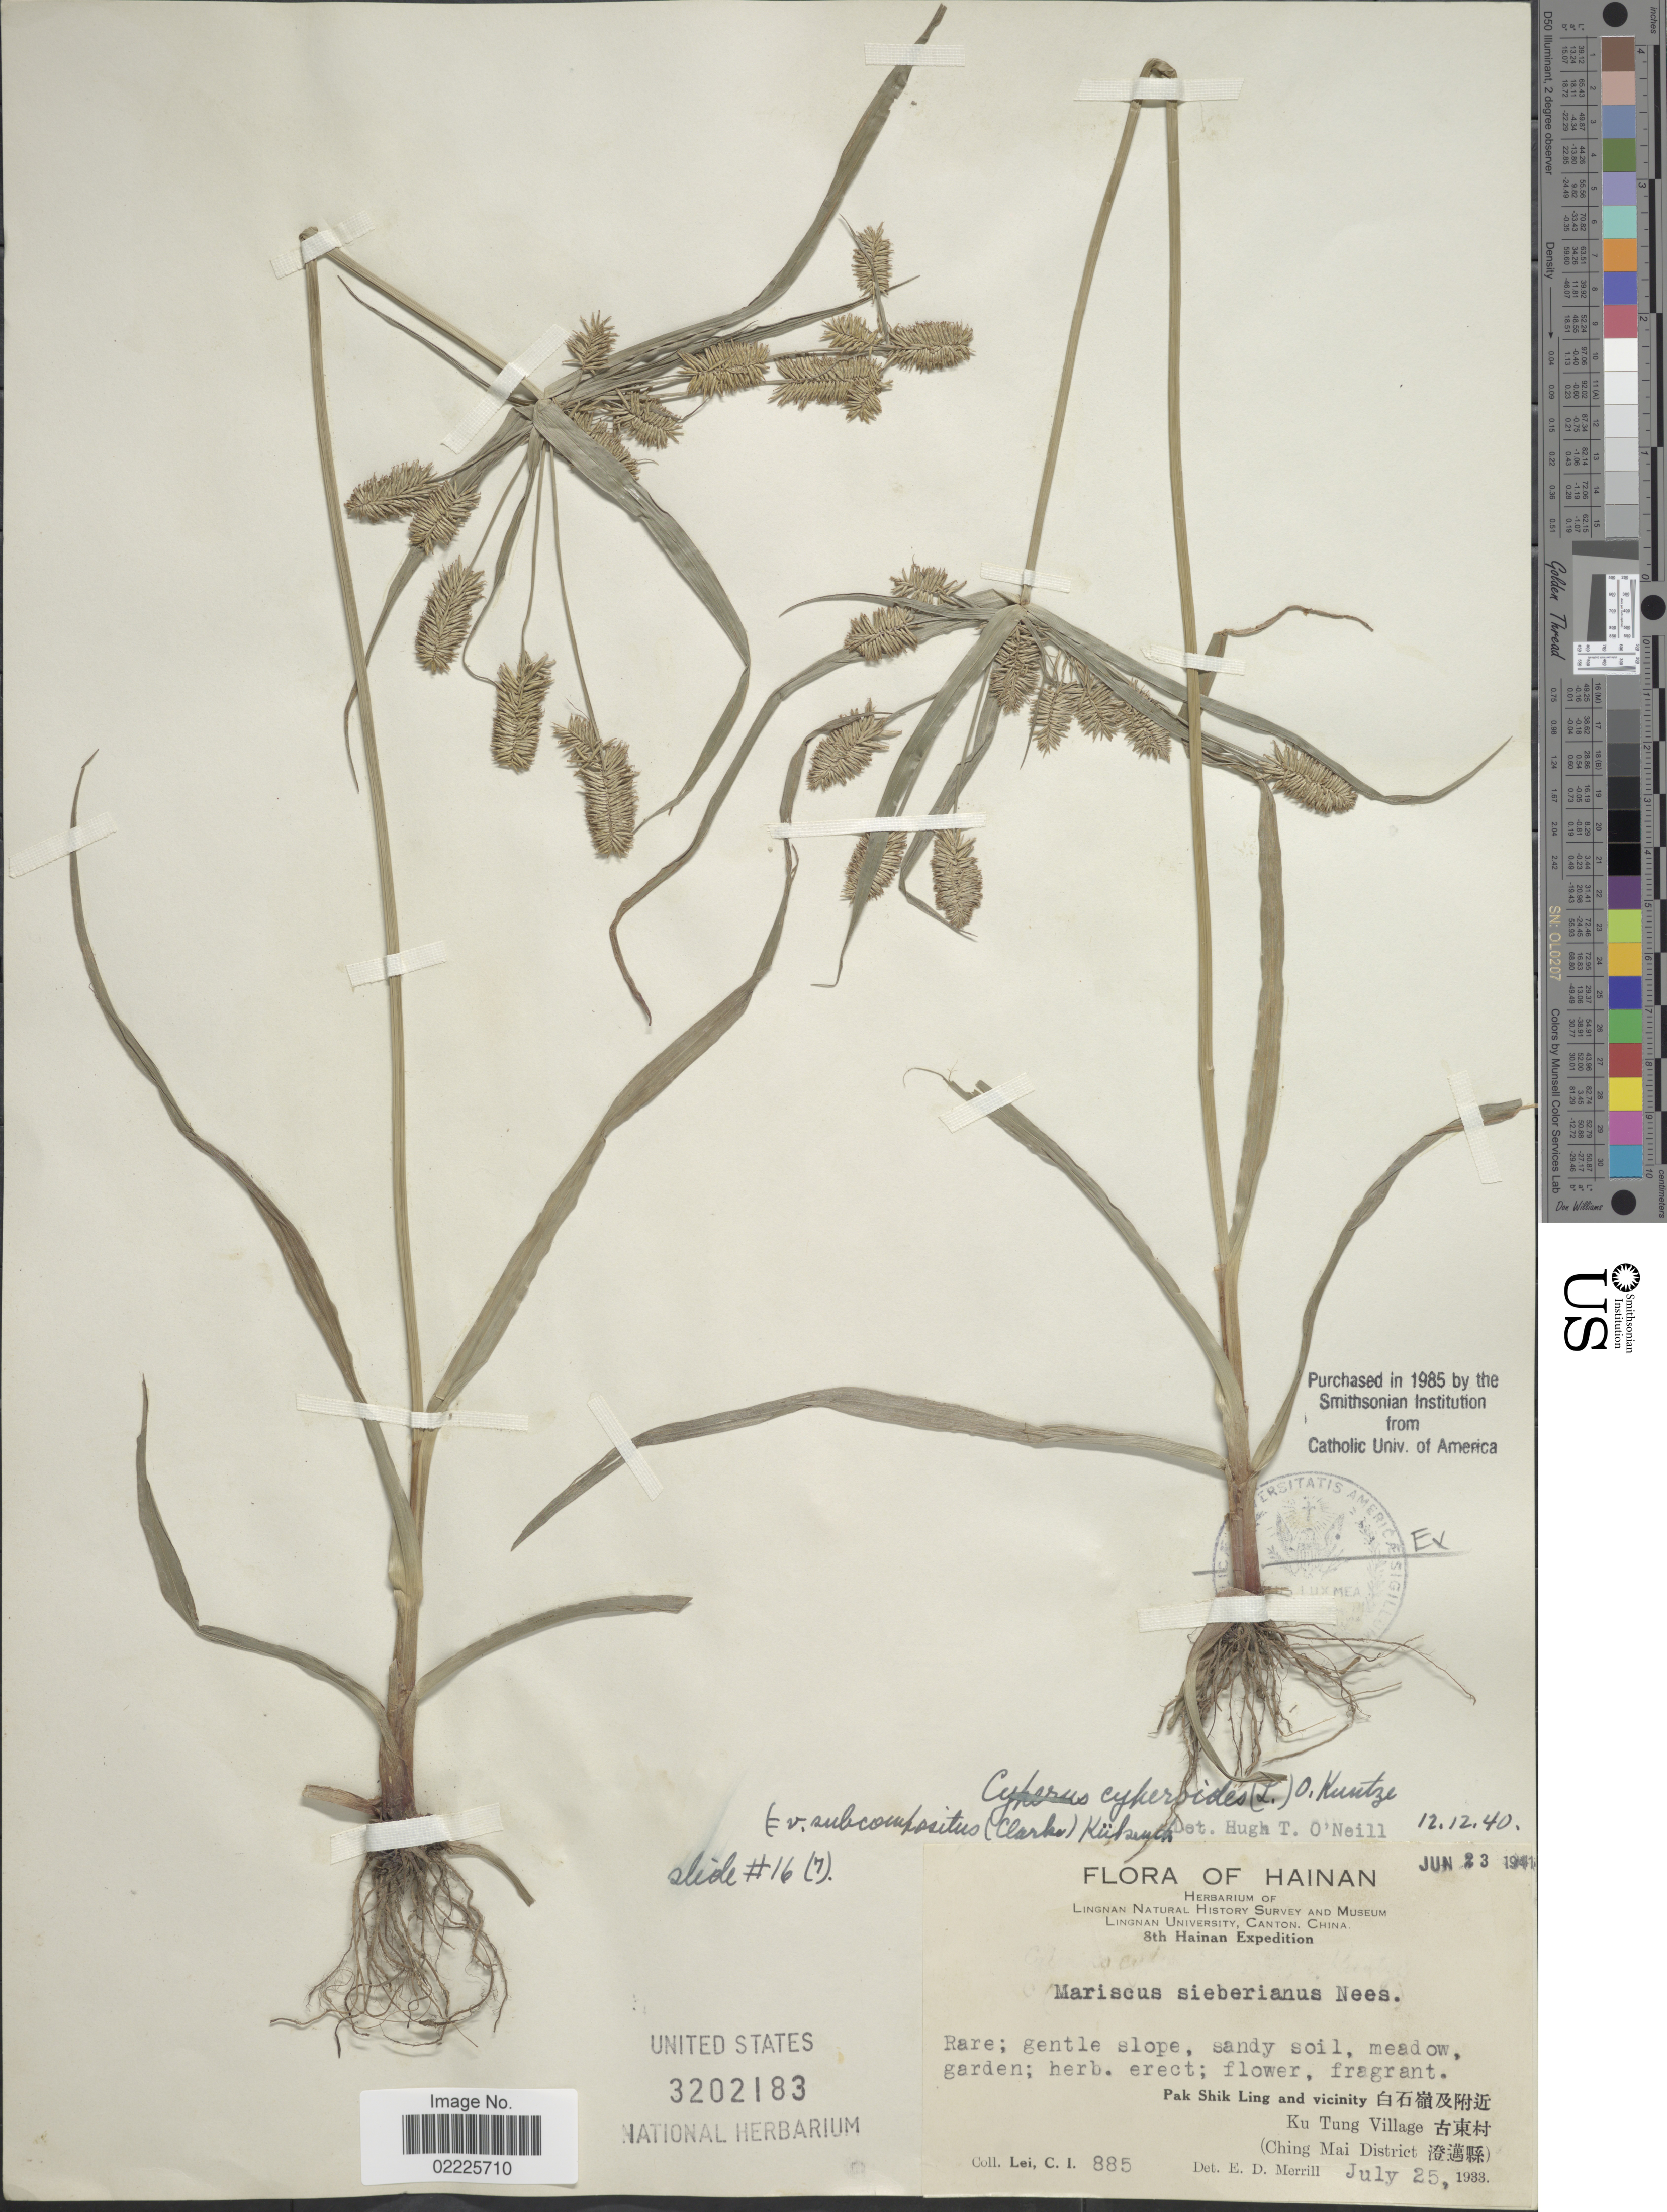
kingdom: Plantae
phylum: Tracheophyta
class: Liliopsida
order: Poales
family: Cyperaceae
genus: Cyperus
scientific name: Cyperus cyperoides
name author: (L.) Kuntze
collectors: C. I. Lei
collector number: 885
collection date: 1933-07-25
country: China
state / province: Hainan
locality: Gentle slope, Pak Shik Ling and vicinity Ku Tong Village (Ching Mai District).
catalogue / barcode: US 3202183